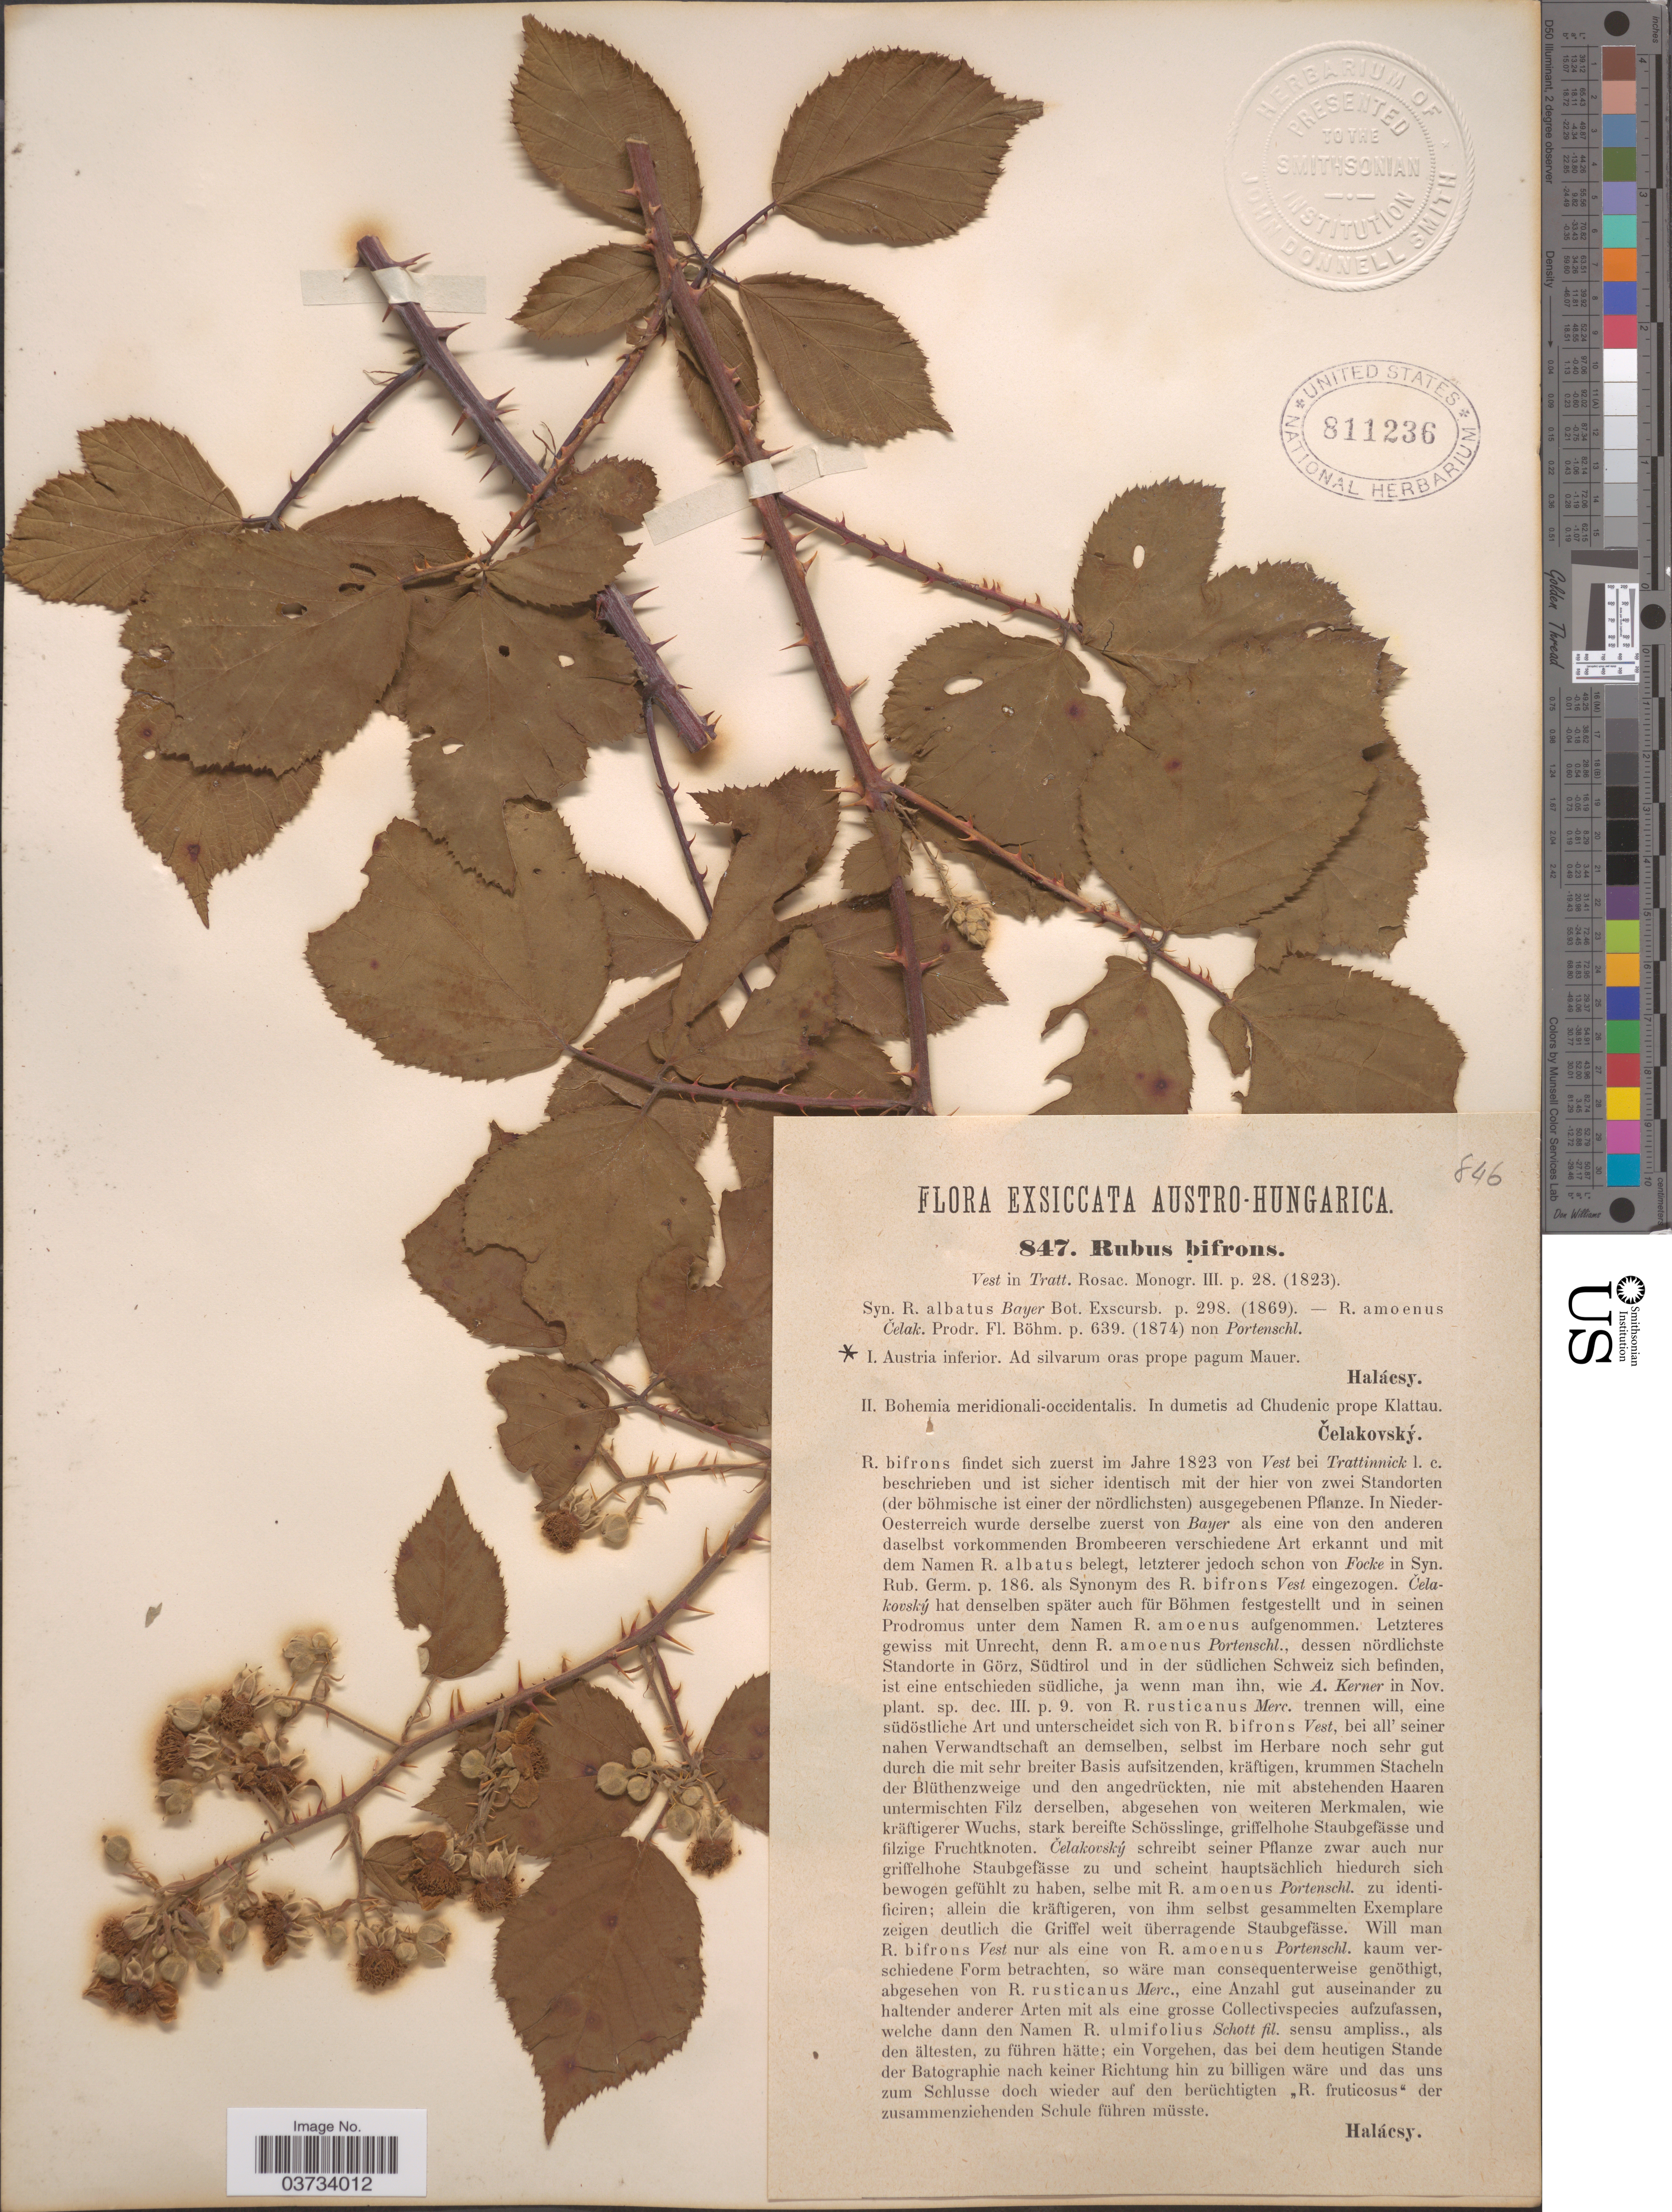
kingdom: Plantae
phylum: Tracheophyta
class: Magnoliopsida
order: Rosales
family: Rosaceae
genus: Rubus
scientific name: Rubus bifrons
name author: Vest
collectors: -- Halacsy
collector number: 847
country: Austria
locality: Austro-Hungarica. Austria inferior. Ad silvarum oras prope pagum Mauer.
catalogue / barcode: US 811236